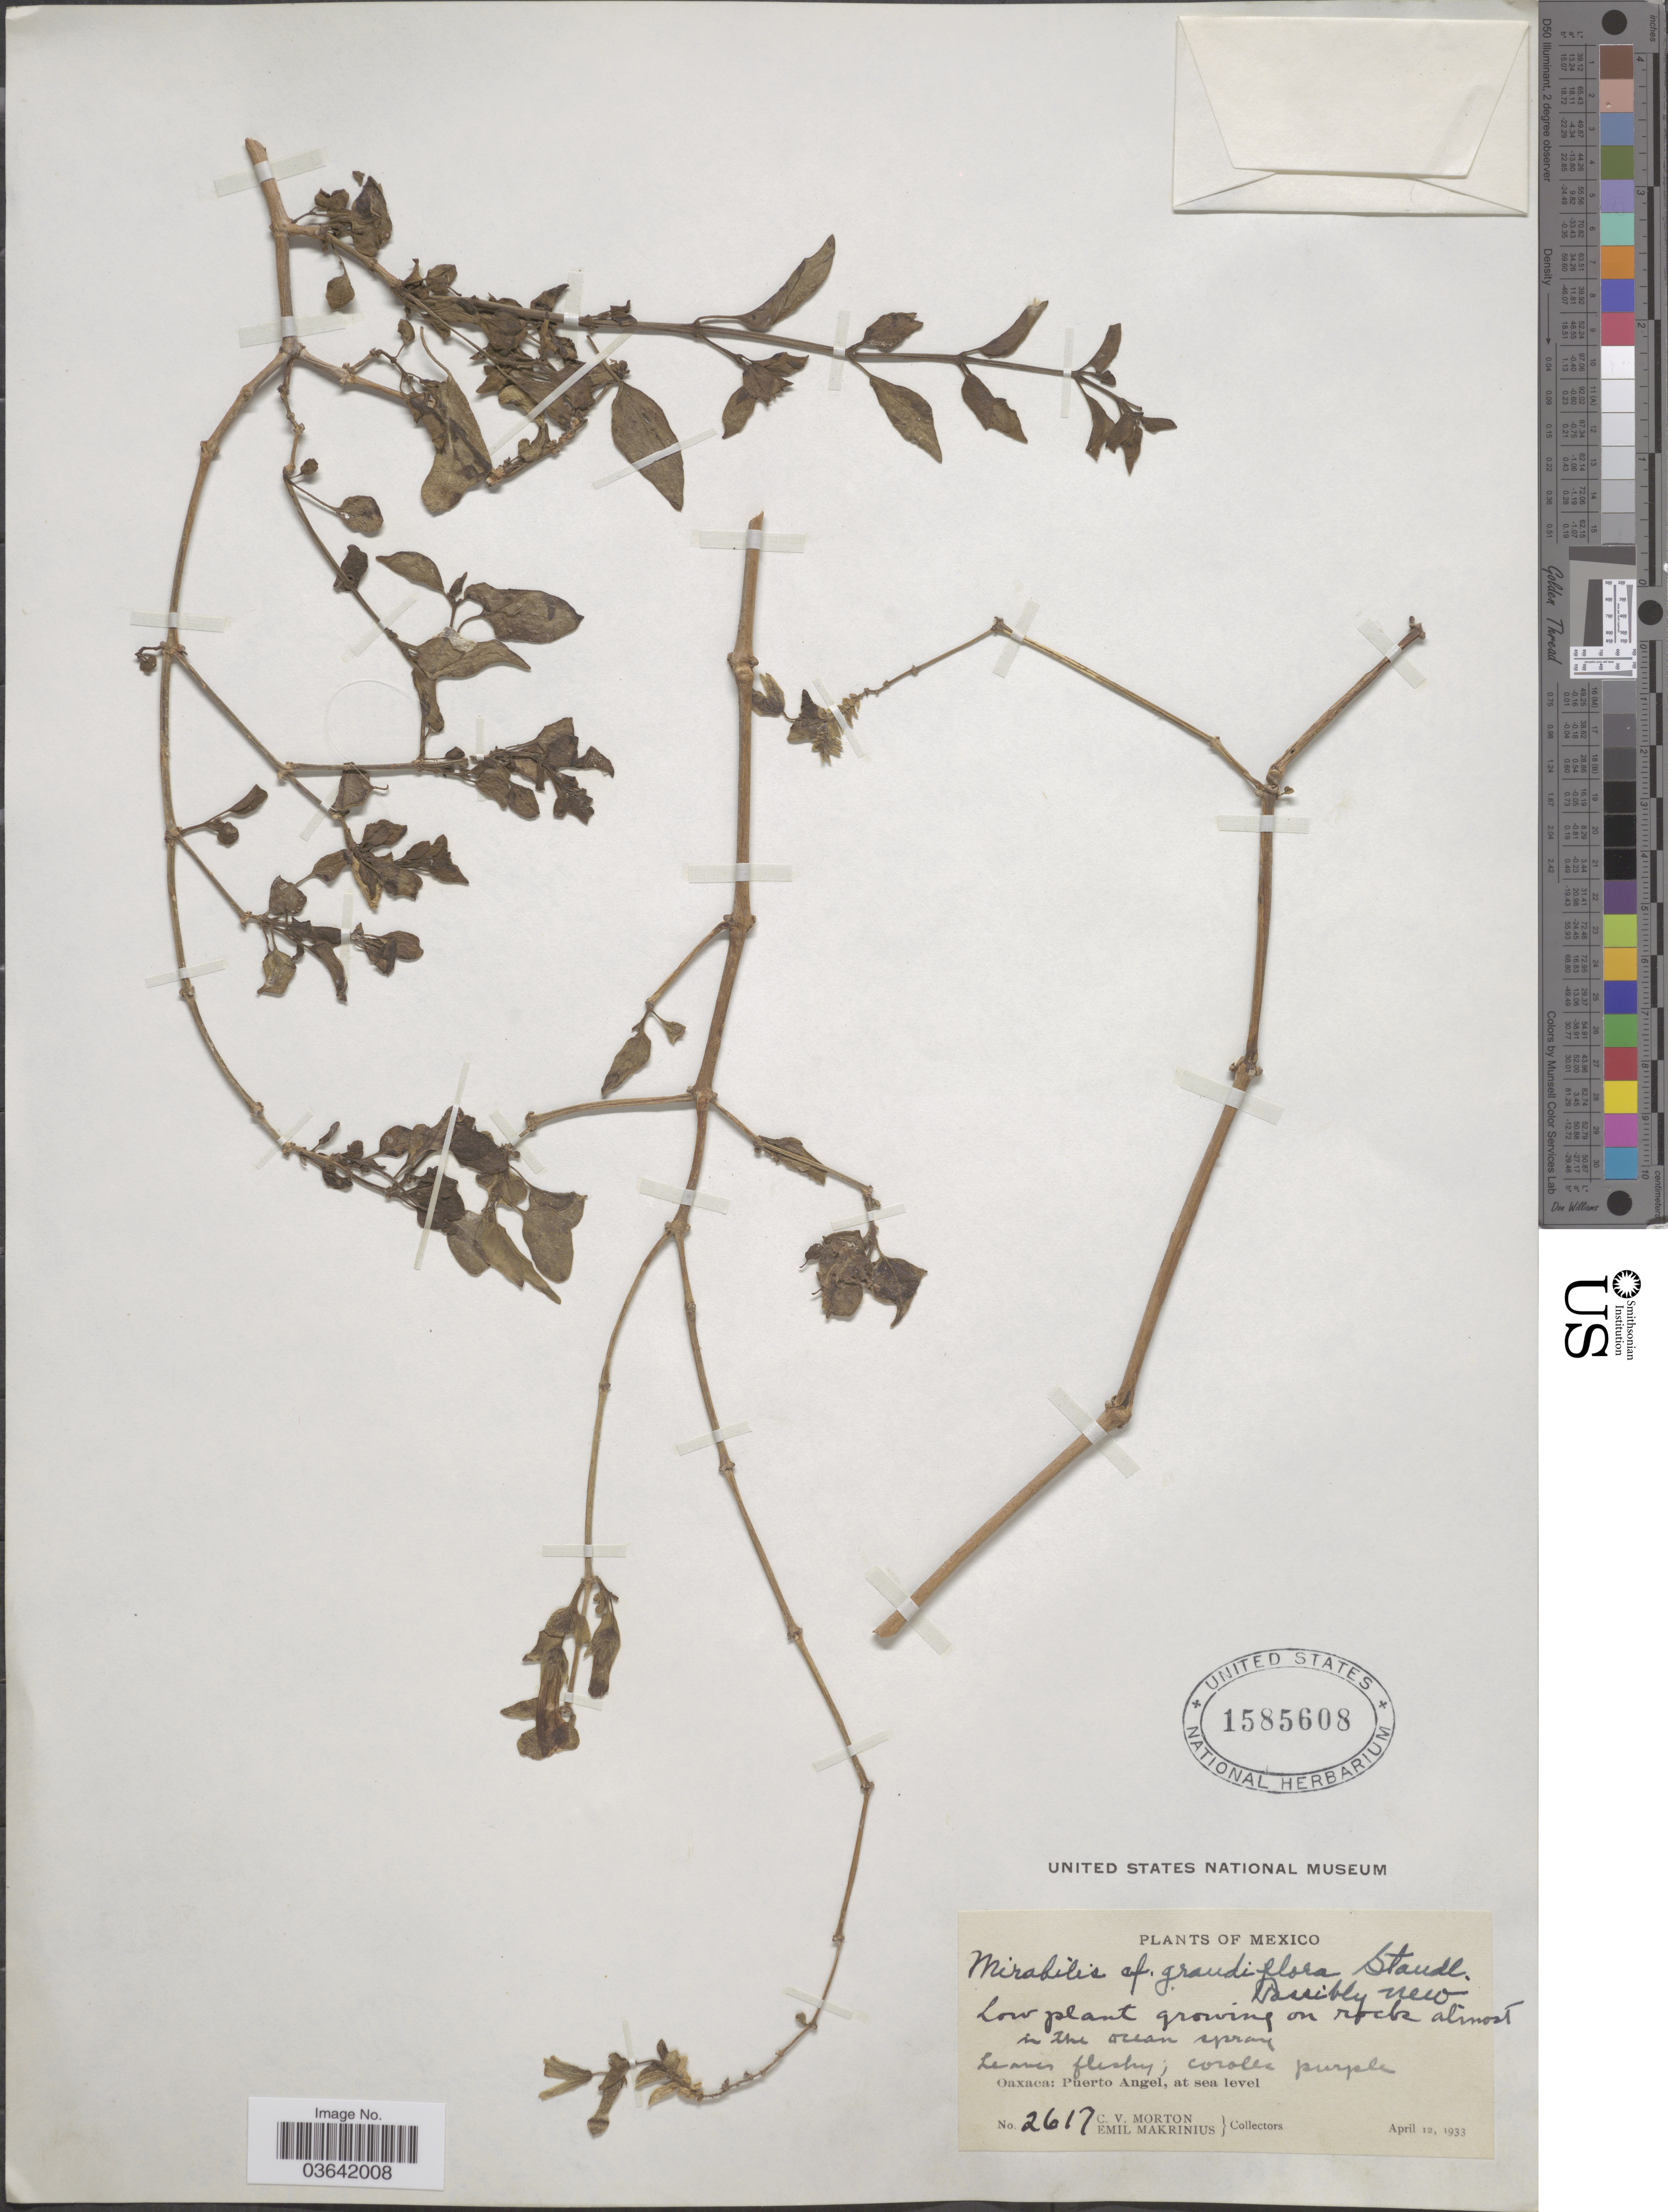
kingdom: Plantae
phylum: Tracheophyta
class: Magnoliopsida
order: Caryophyllales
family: Nyctaginaceae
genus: Mirabilis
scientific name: Mirabilis grandiflora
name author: (Standl.) Standl.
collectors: C. V. Morton & E. Makrinus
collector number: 2617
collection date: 1933-04-12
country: Mexico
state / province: Oaxaca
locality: Puerto Angel.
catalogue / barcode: US 1585608